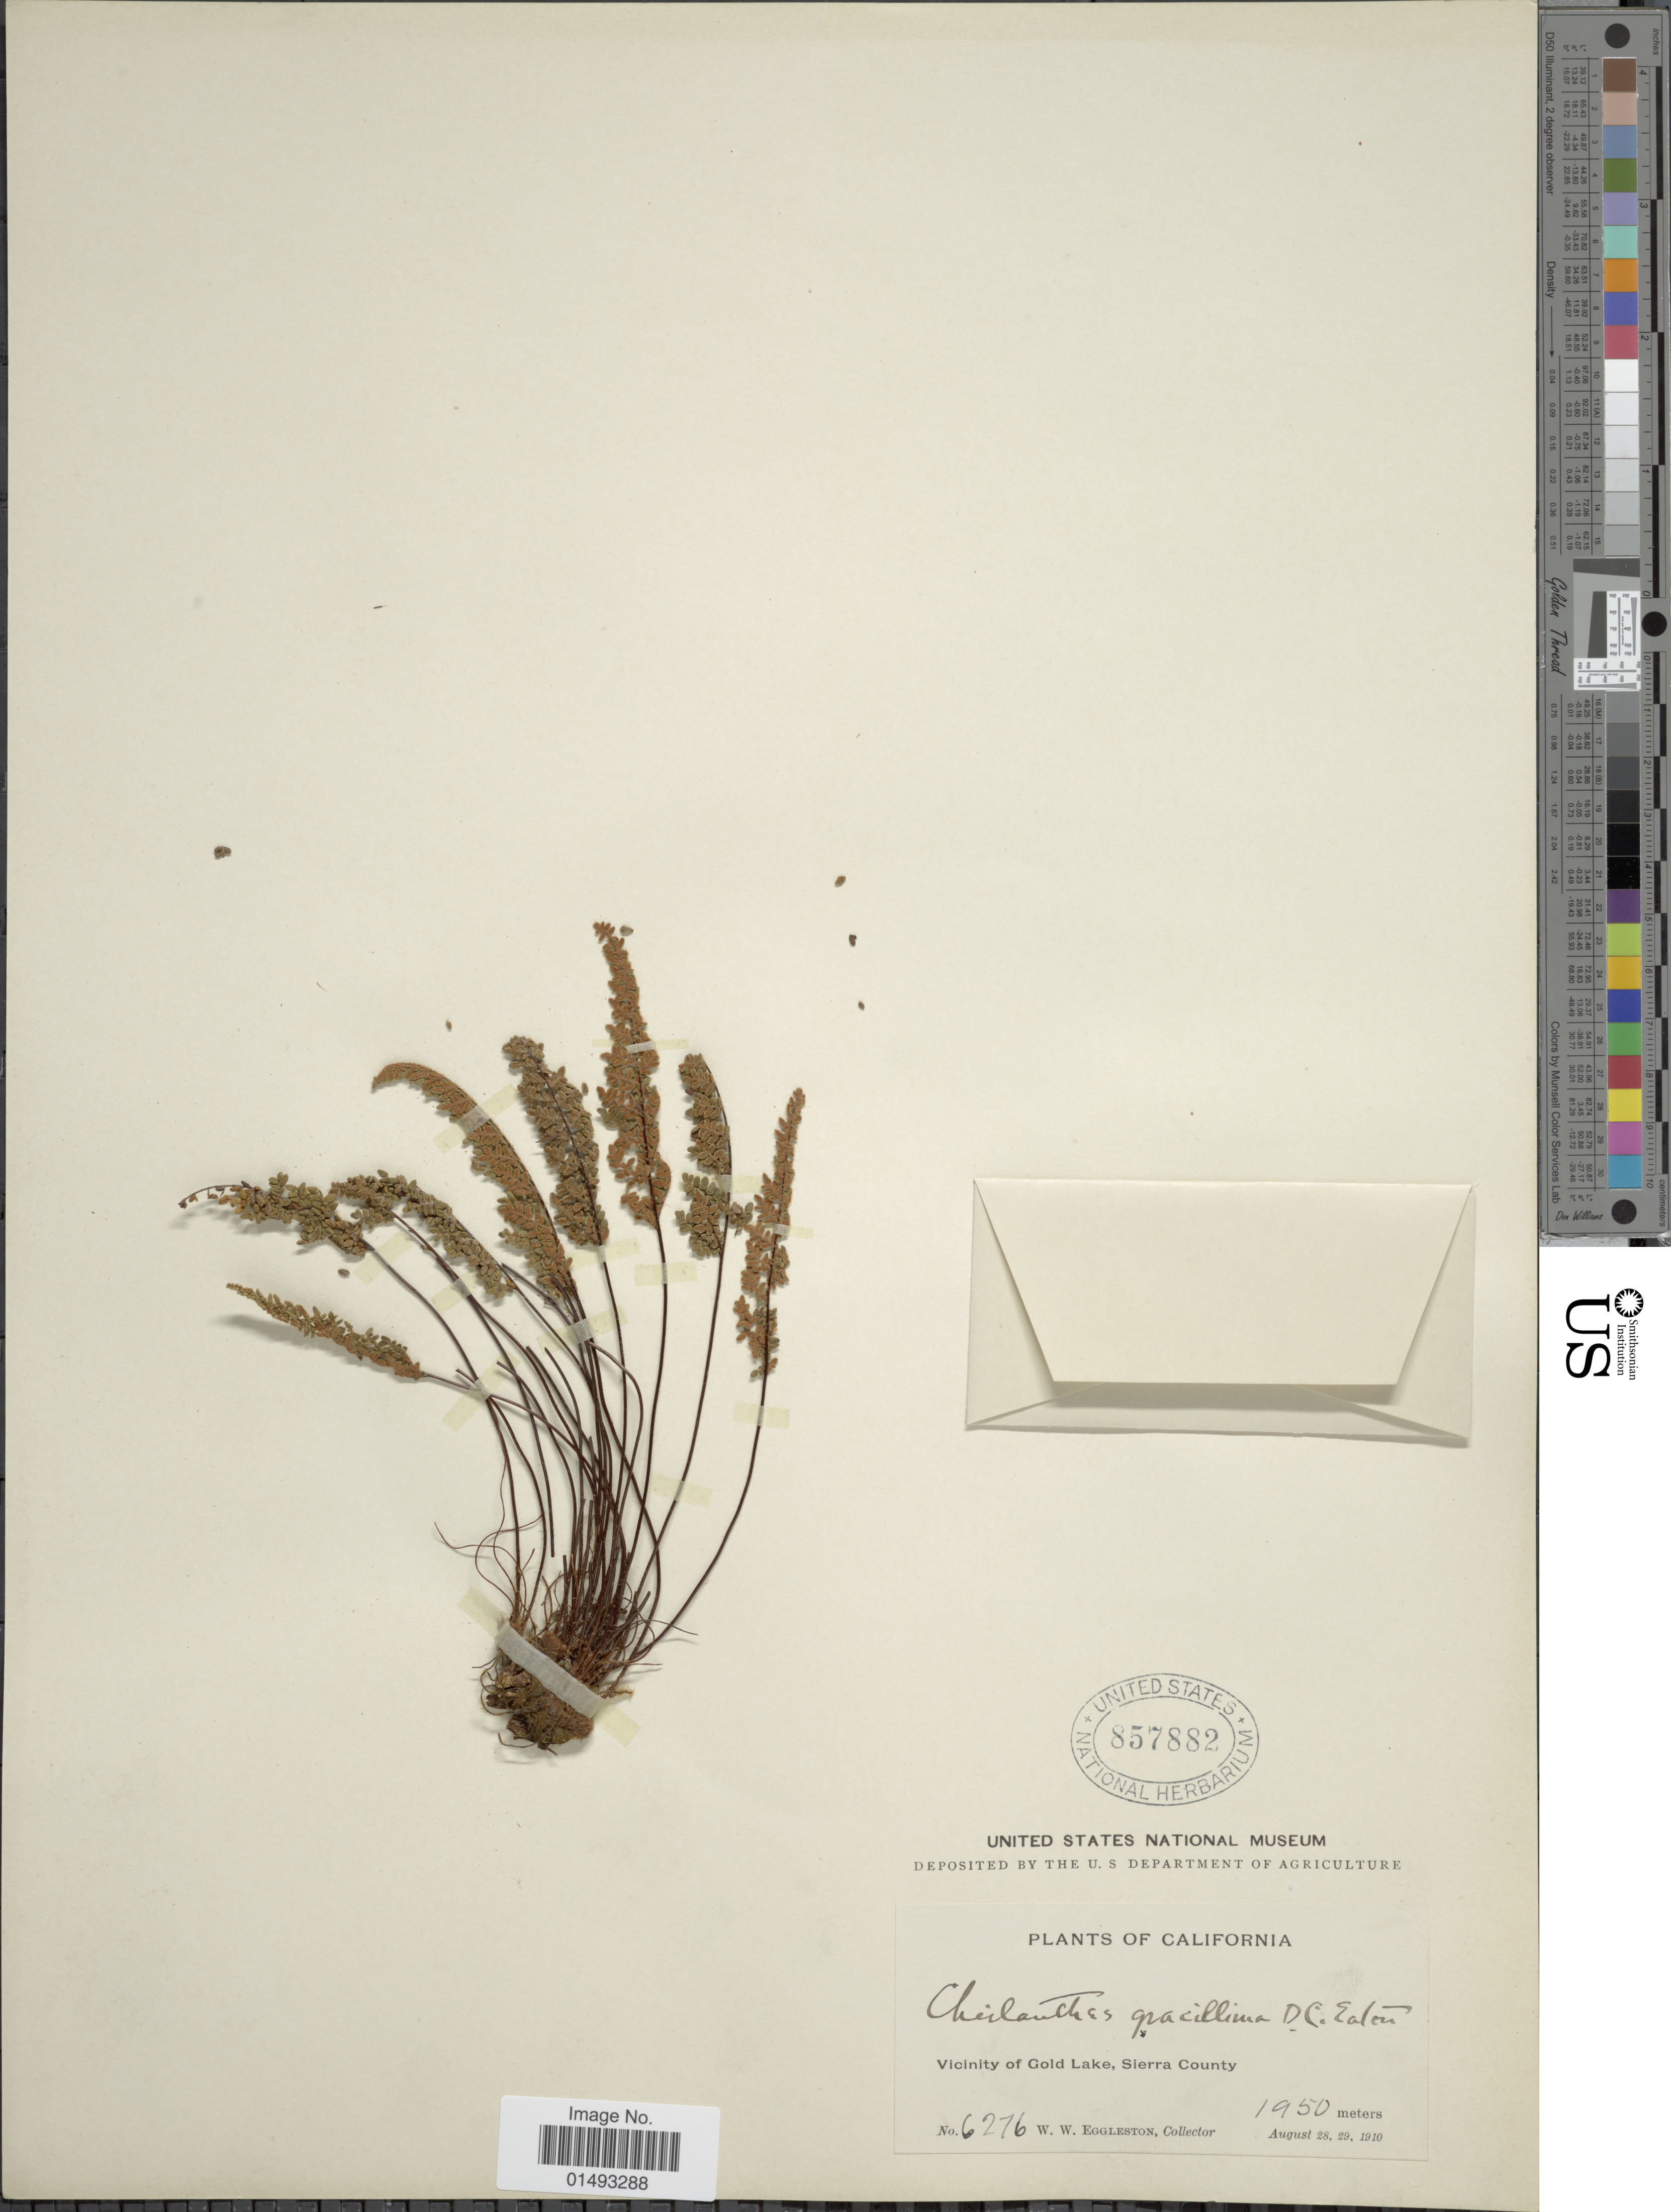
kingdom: Plantae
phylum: Tracheophyta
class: Polypodiopsida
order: Polypodiales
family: Pteridaceae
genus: Myriopteris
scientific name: Myriopteris gracillima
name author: (D.C. Eaton) J. Sm.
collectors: W. W. Eggleston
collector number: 6276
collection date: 1910-08-28/1910-08-29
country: United States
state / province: California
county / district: Sierra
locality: Vicinity of Gold Lake, Sierra County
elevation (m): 1950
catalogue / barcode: US 857882